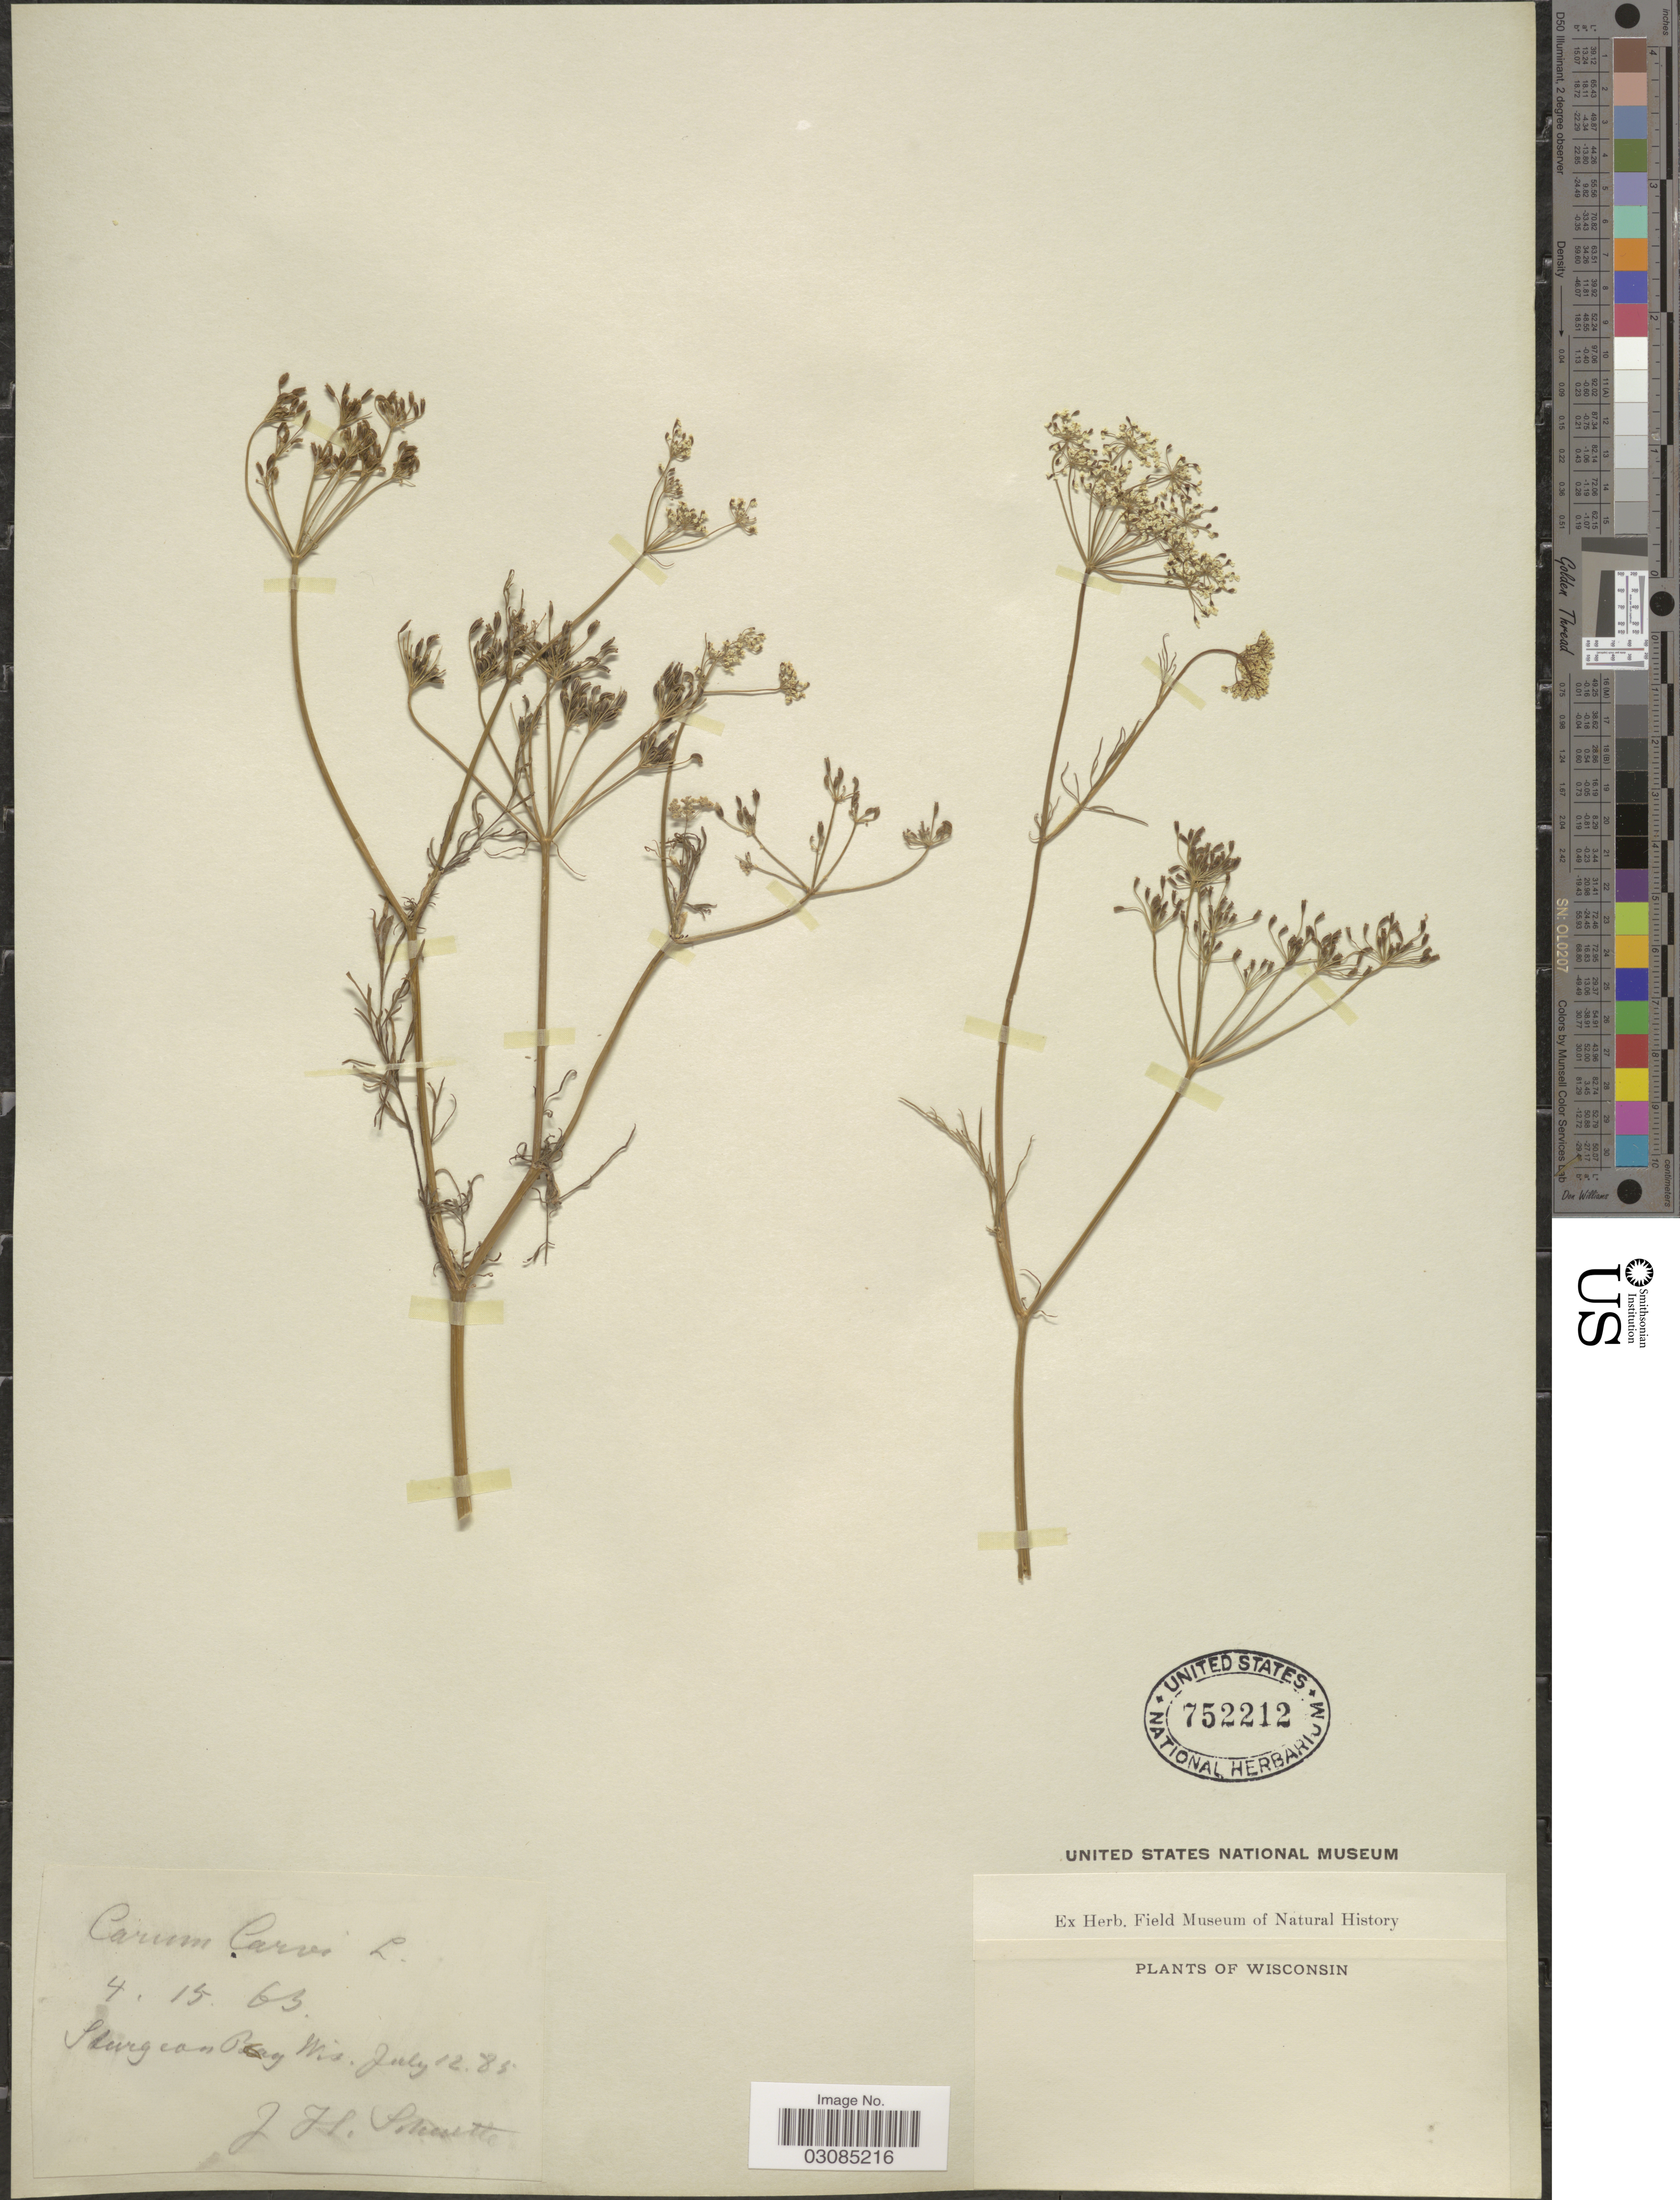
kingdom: Plantae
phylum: Tracheophyta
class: Magnoliopsida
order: Apiales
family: Apiaceae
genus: Carum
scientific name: Carum carvi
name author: L.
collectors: J. H. Schuette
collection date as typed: Transcribed d/m/y: 12/7/85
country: United States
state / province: Wisconsin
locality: Sturgeon Bay.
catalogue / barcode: US 752212